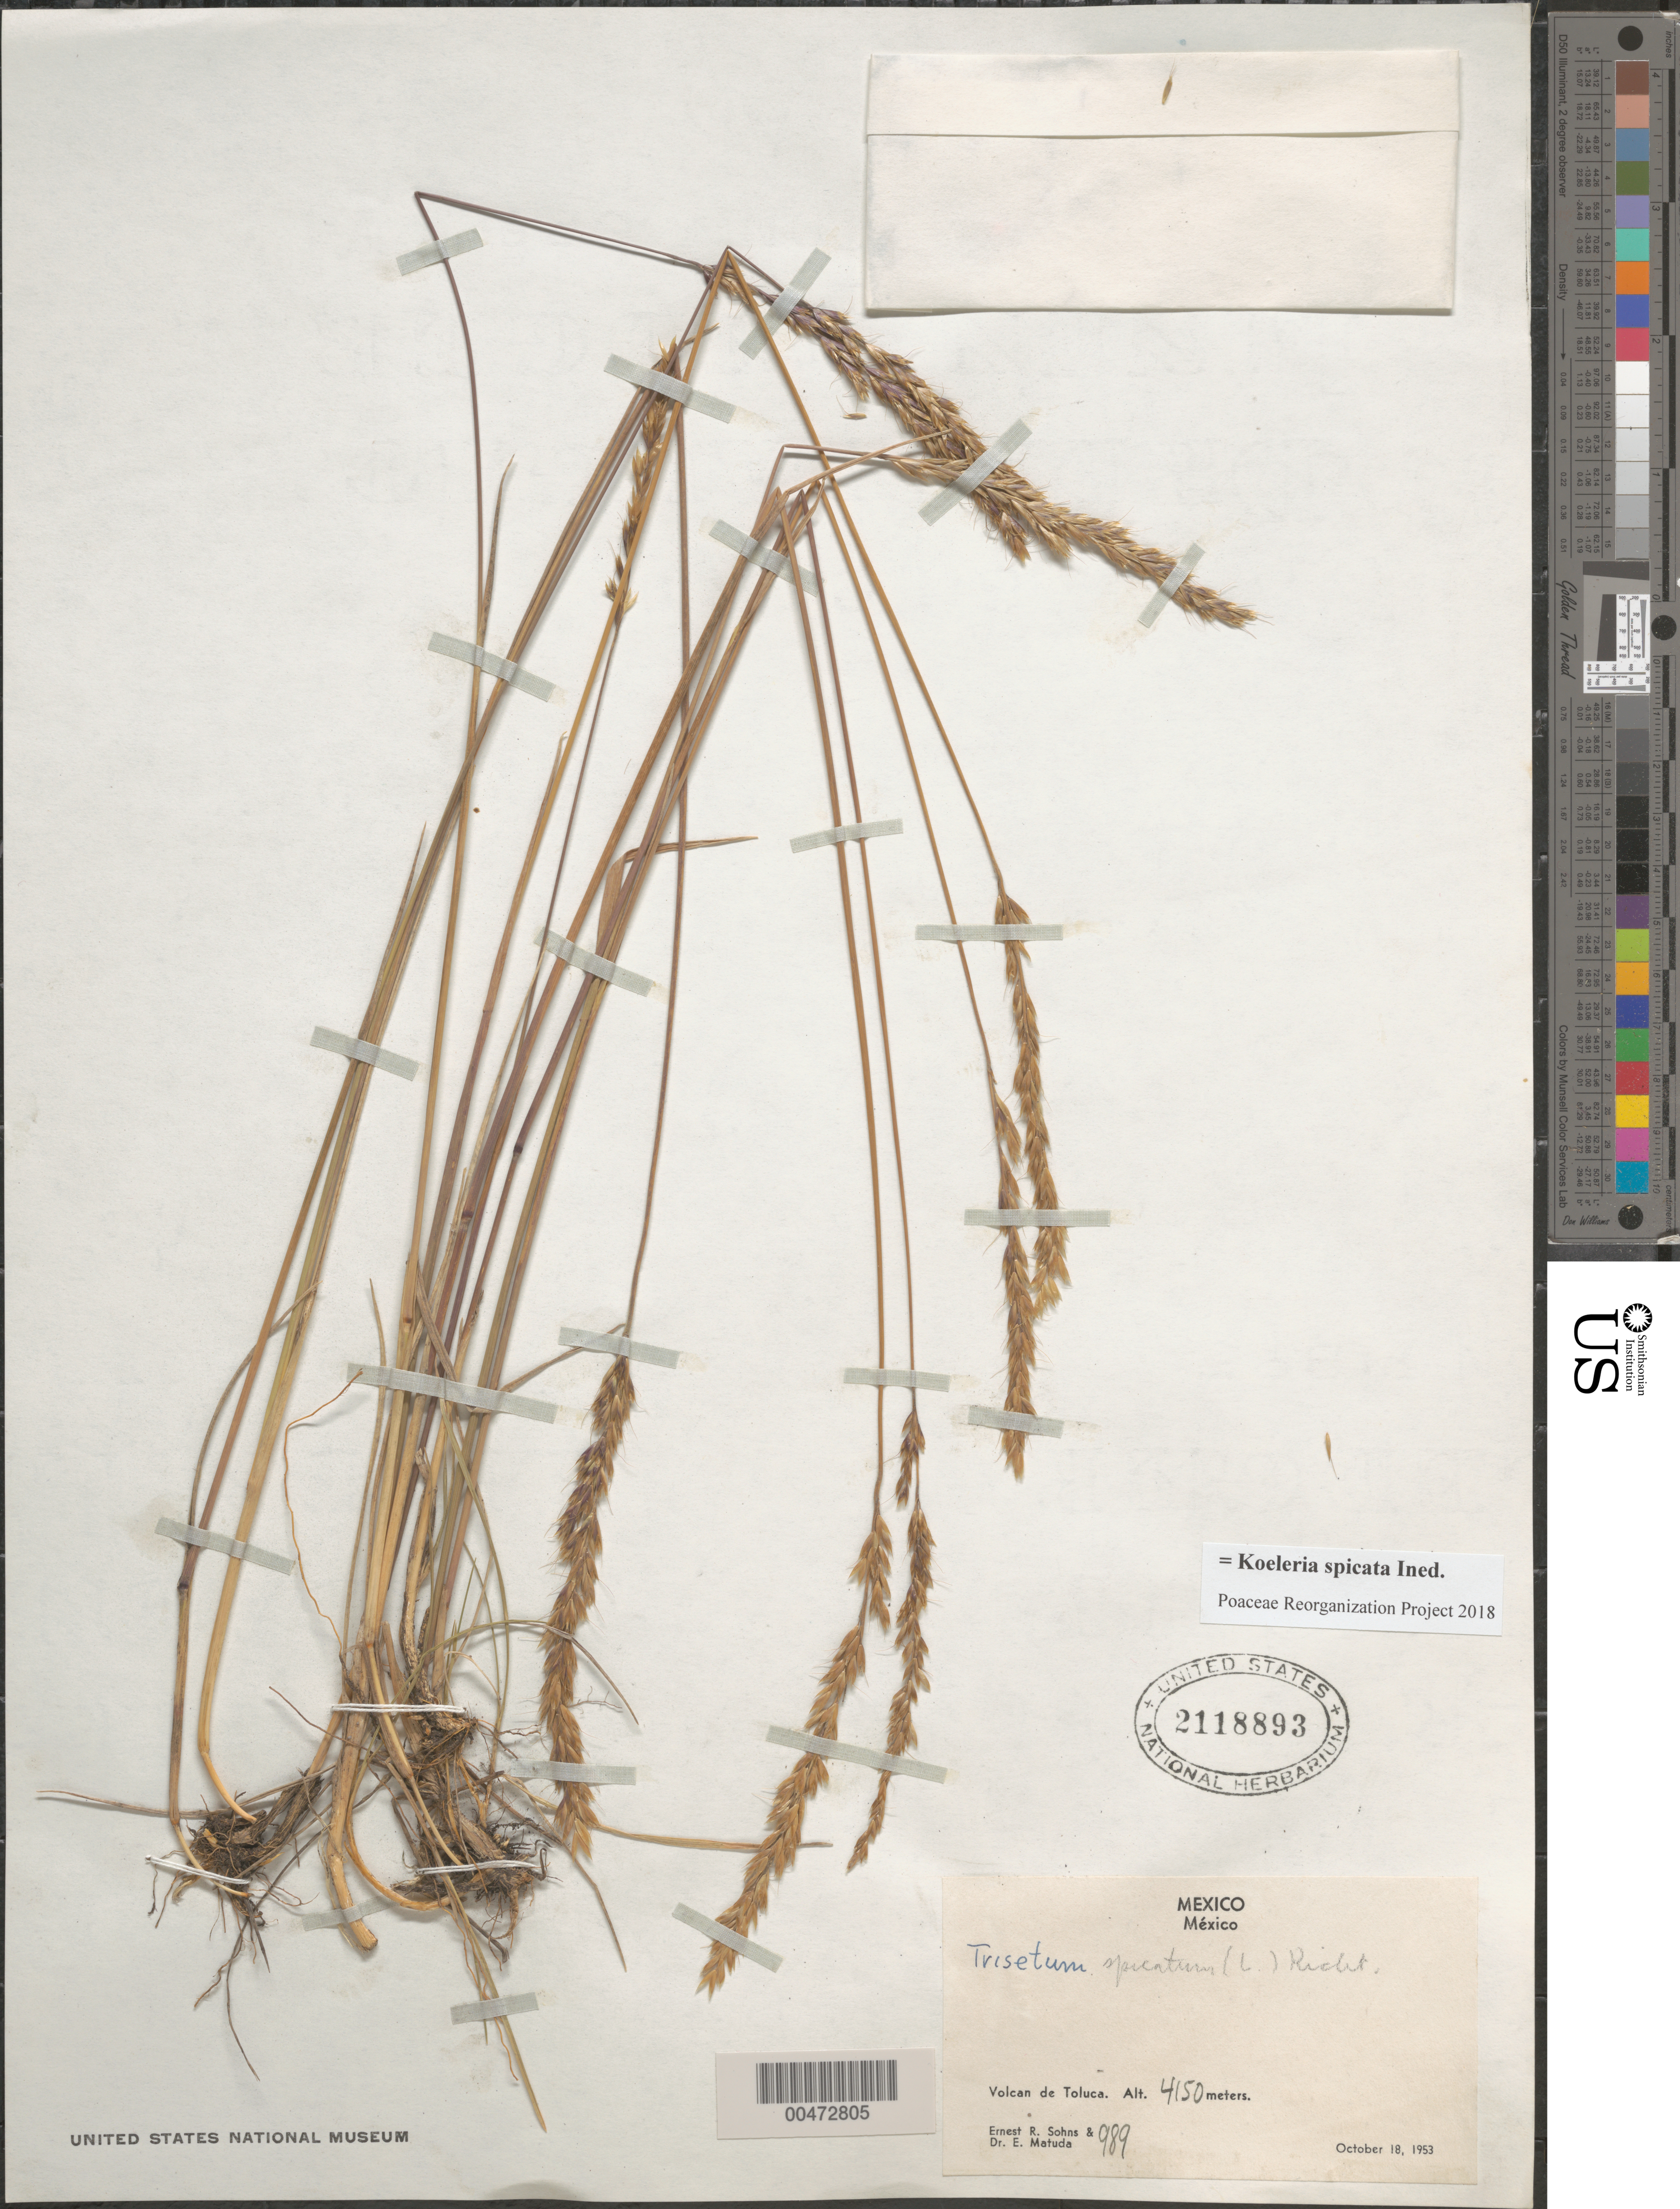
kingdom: Plantae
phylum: Tracheophyta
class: Liliopsida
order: Poales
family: Poaceae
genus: Koeleria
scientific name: Koeleria spicata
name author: (L.) Barberá et al.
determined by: Poaceae Reorganization Project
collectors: E. R. Sohns & E. Matuda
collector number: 989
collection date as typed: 18 Oct 1953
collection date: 1953-10-18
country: Mexico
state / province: México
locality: Volcan de Toluca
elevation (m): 4150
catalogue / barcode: US 2118893